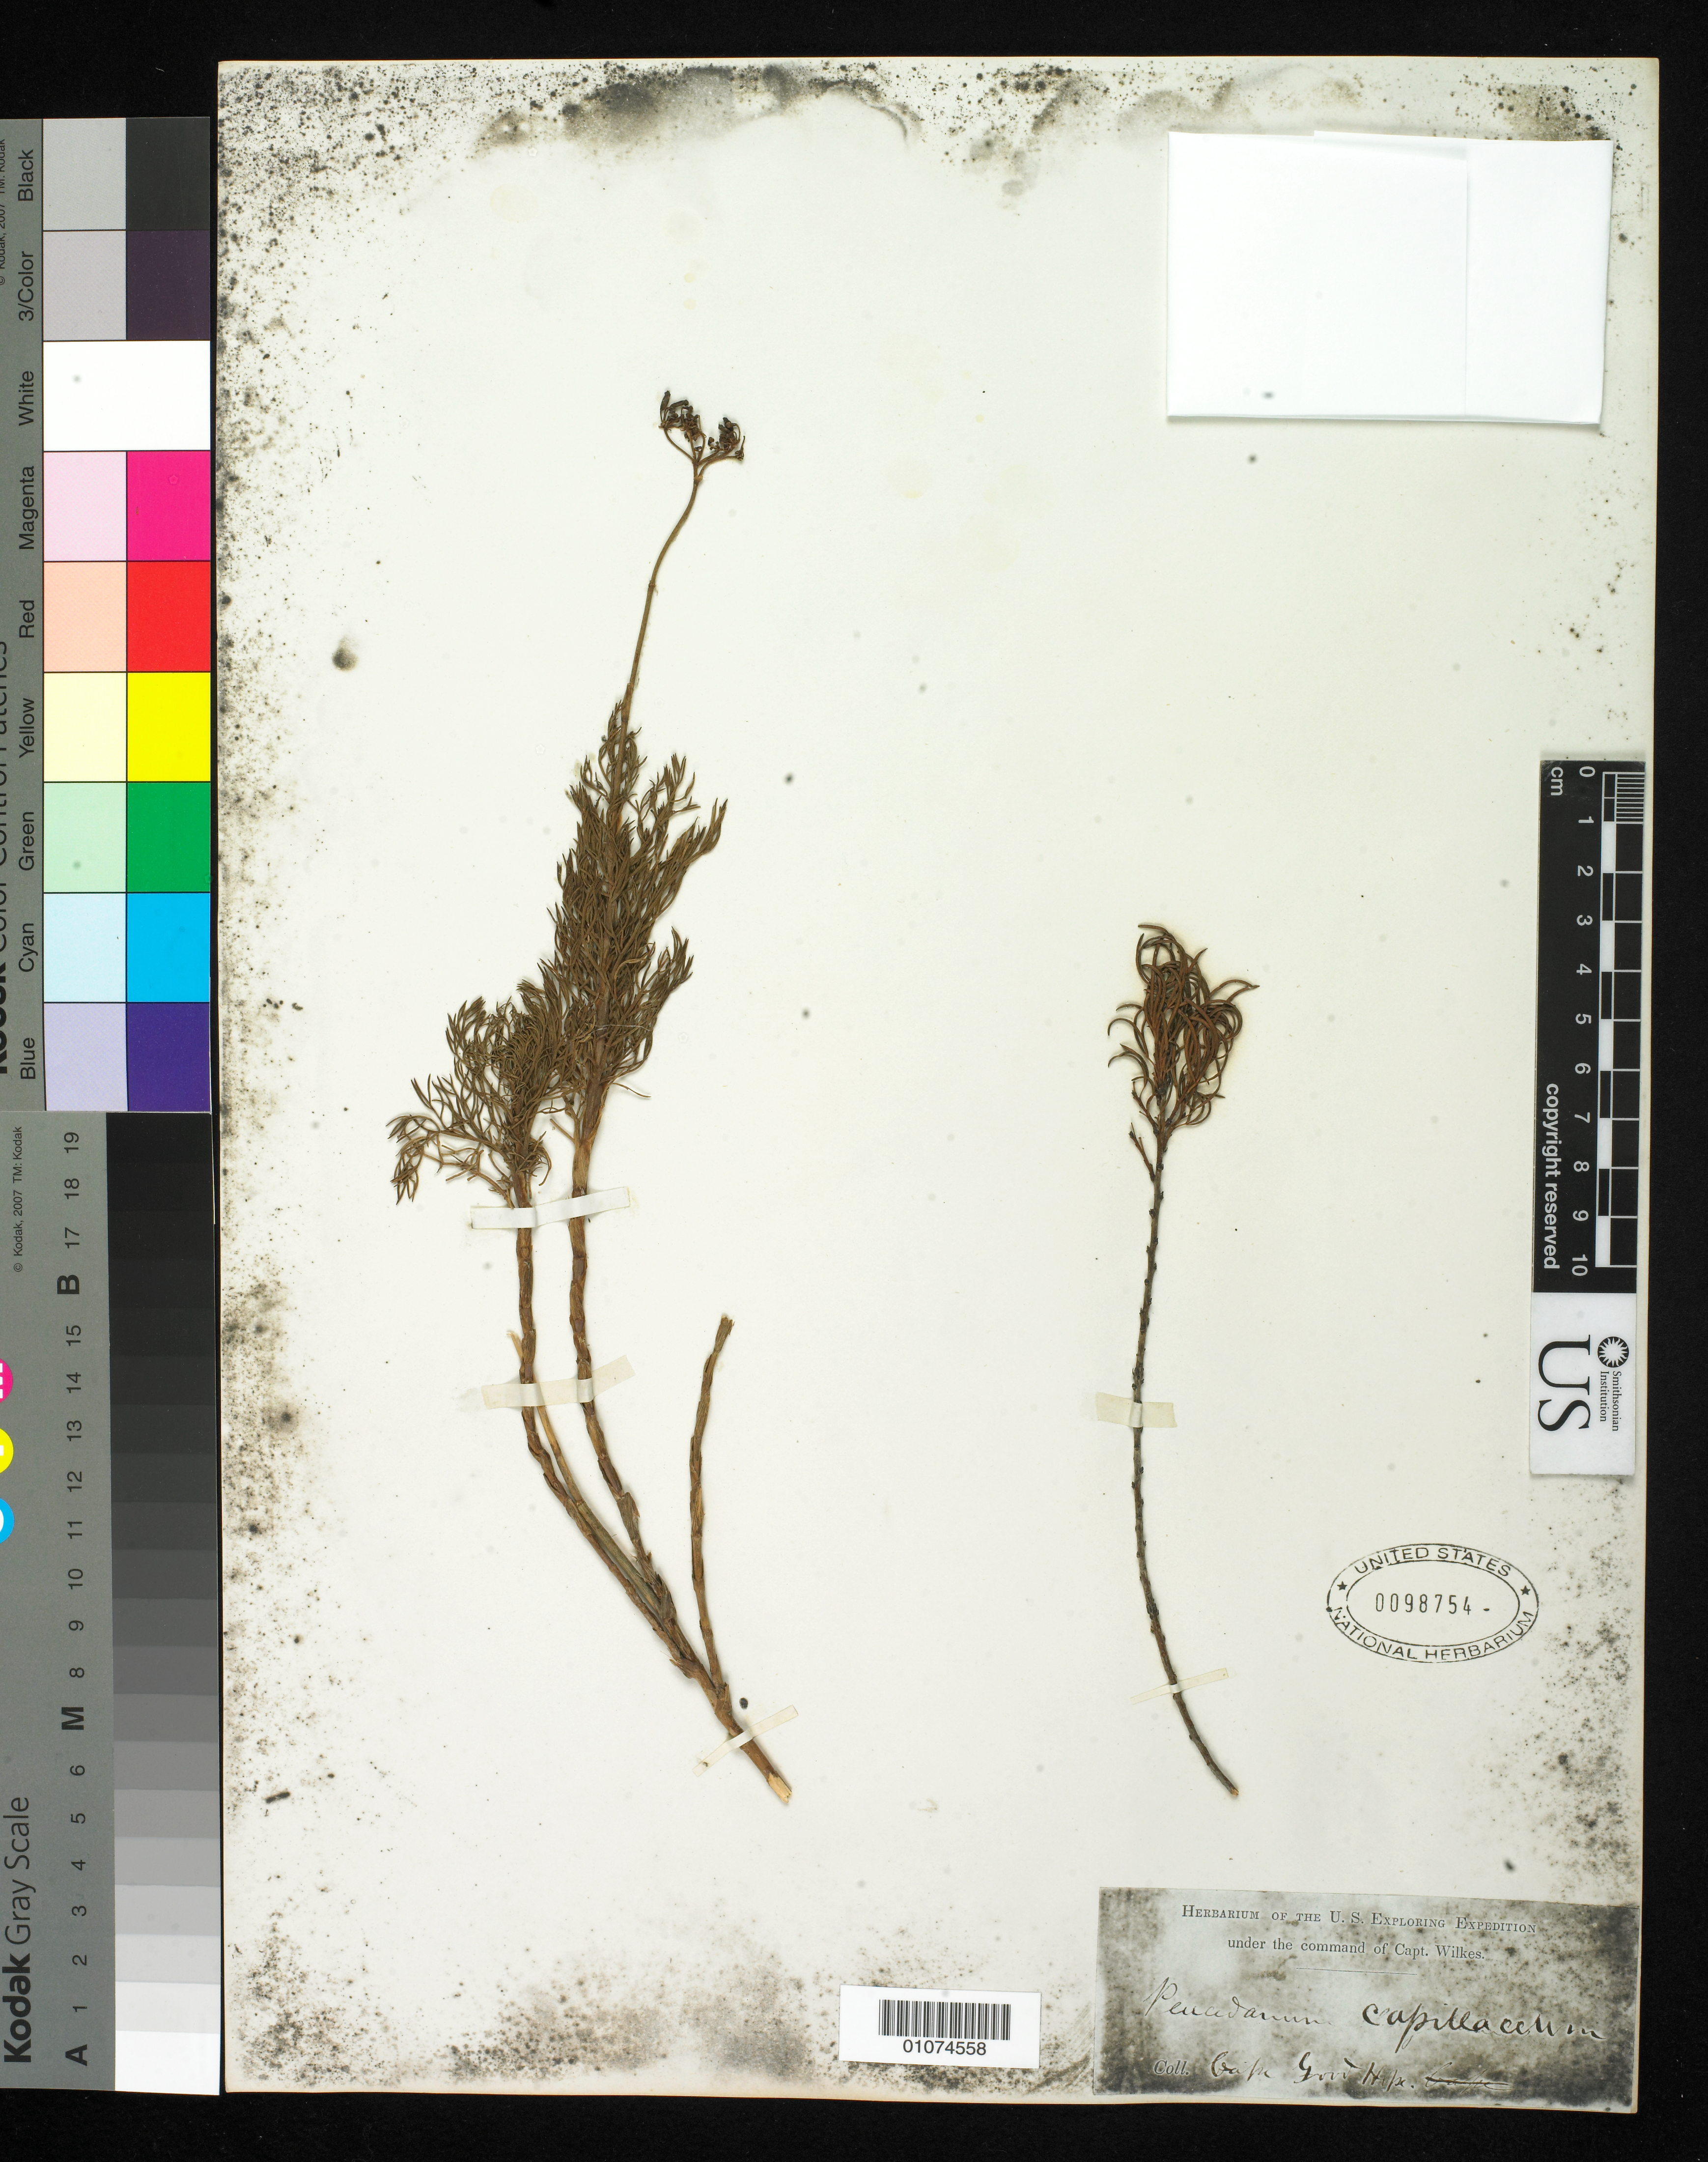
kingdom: Plantae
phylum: Tracheophyta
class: Magnoliopsida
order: Apiales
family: Apiaceae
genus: Peucedanum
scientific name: Peucedanum capillaceum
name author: Thunb.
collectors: Wilkes Explor. Exped.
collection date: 1838/1842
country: South Africa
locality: Cape Good Hope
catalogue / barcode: US 98754